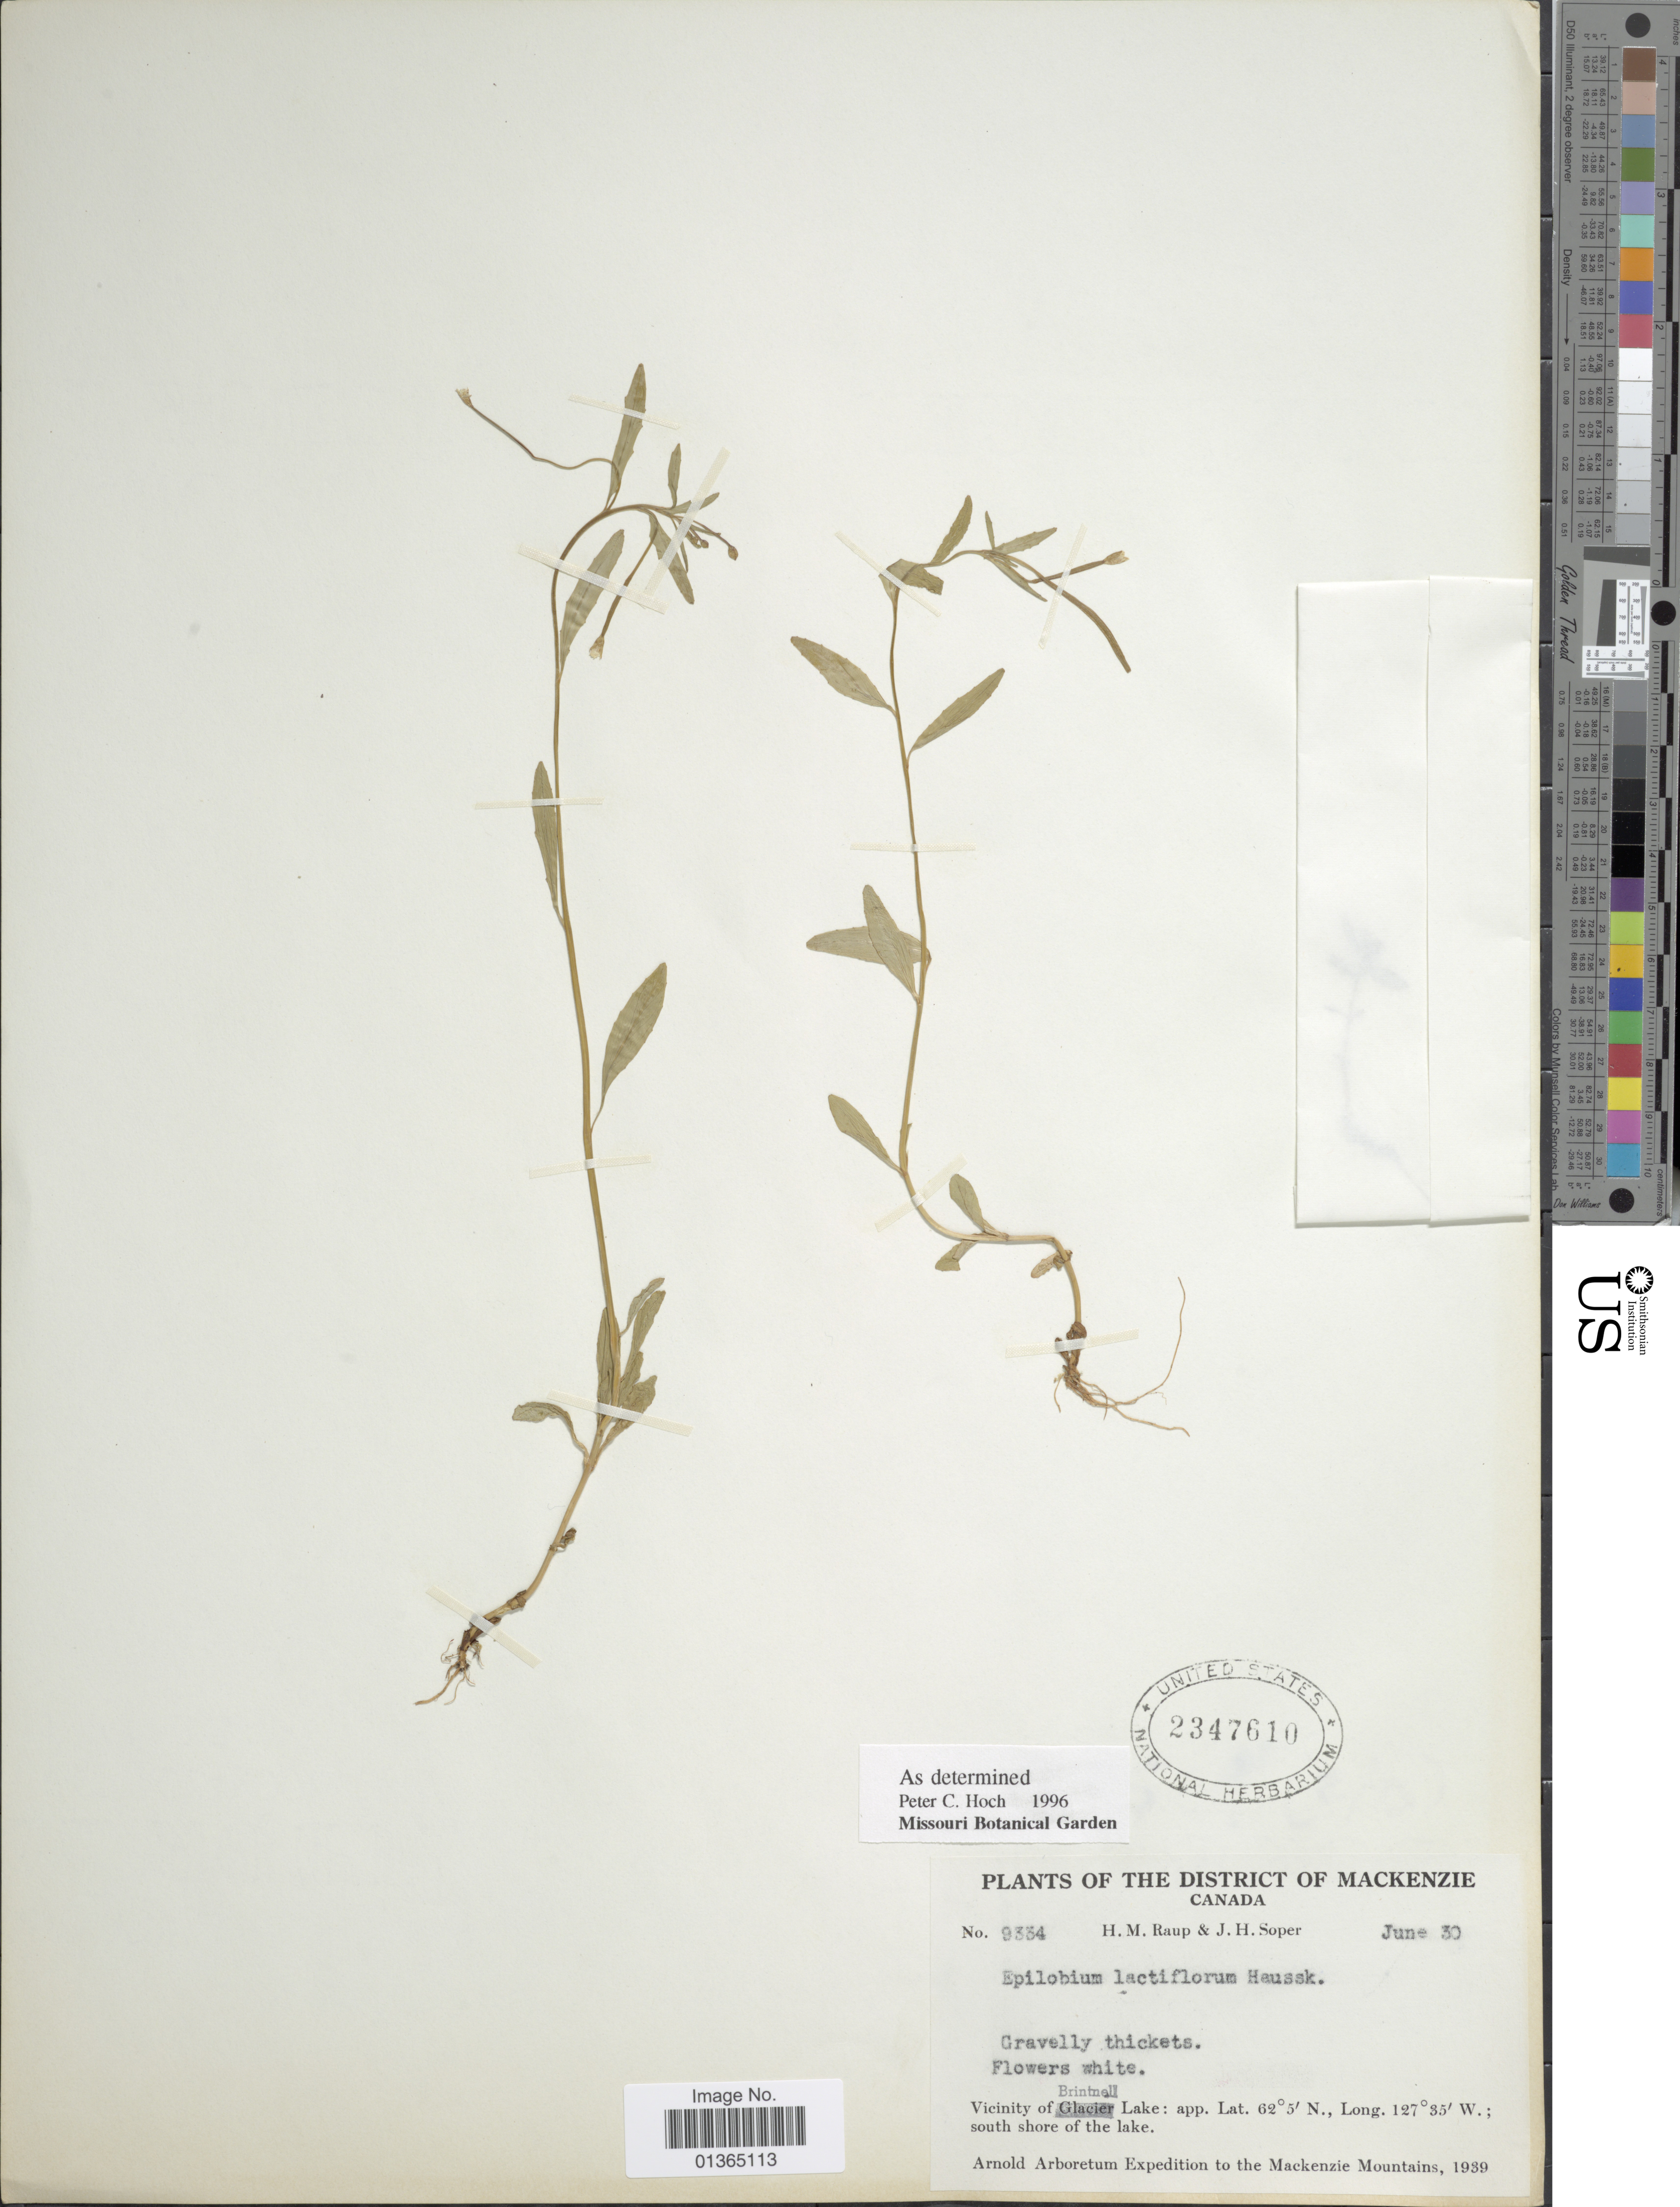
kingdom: Plantae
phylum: Tracheophyta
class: Magnoliopsida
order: Myrtales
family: Onagraceae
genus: Epilobium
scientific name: Epilobium lactiflorum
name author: Hausskn.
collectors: H. Raup & J. H. Soper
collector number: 9334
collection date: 1939-06-30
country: Canada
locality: District Mackenzie. Vicinity of Brintnell Lake.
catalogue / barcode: US 2347610